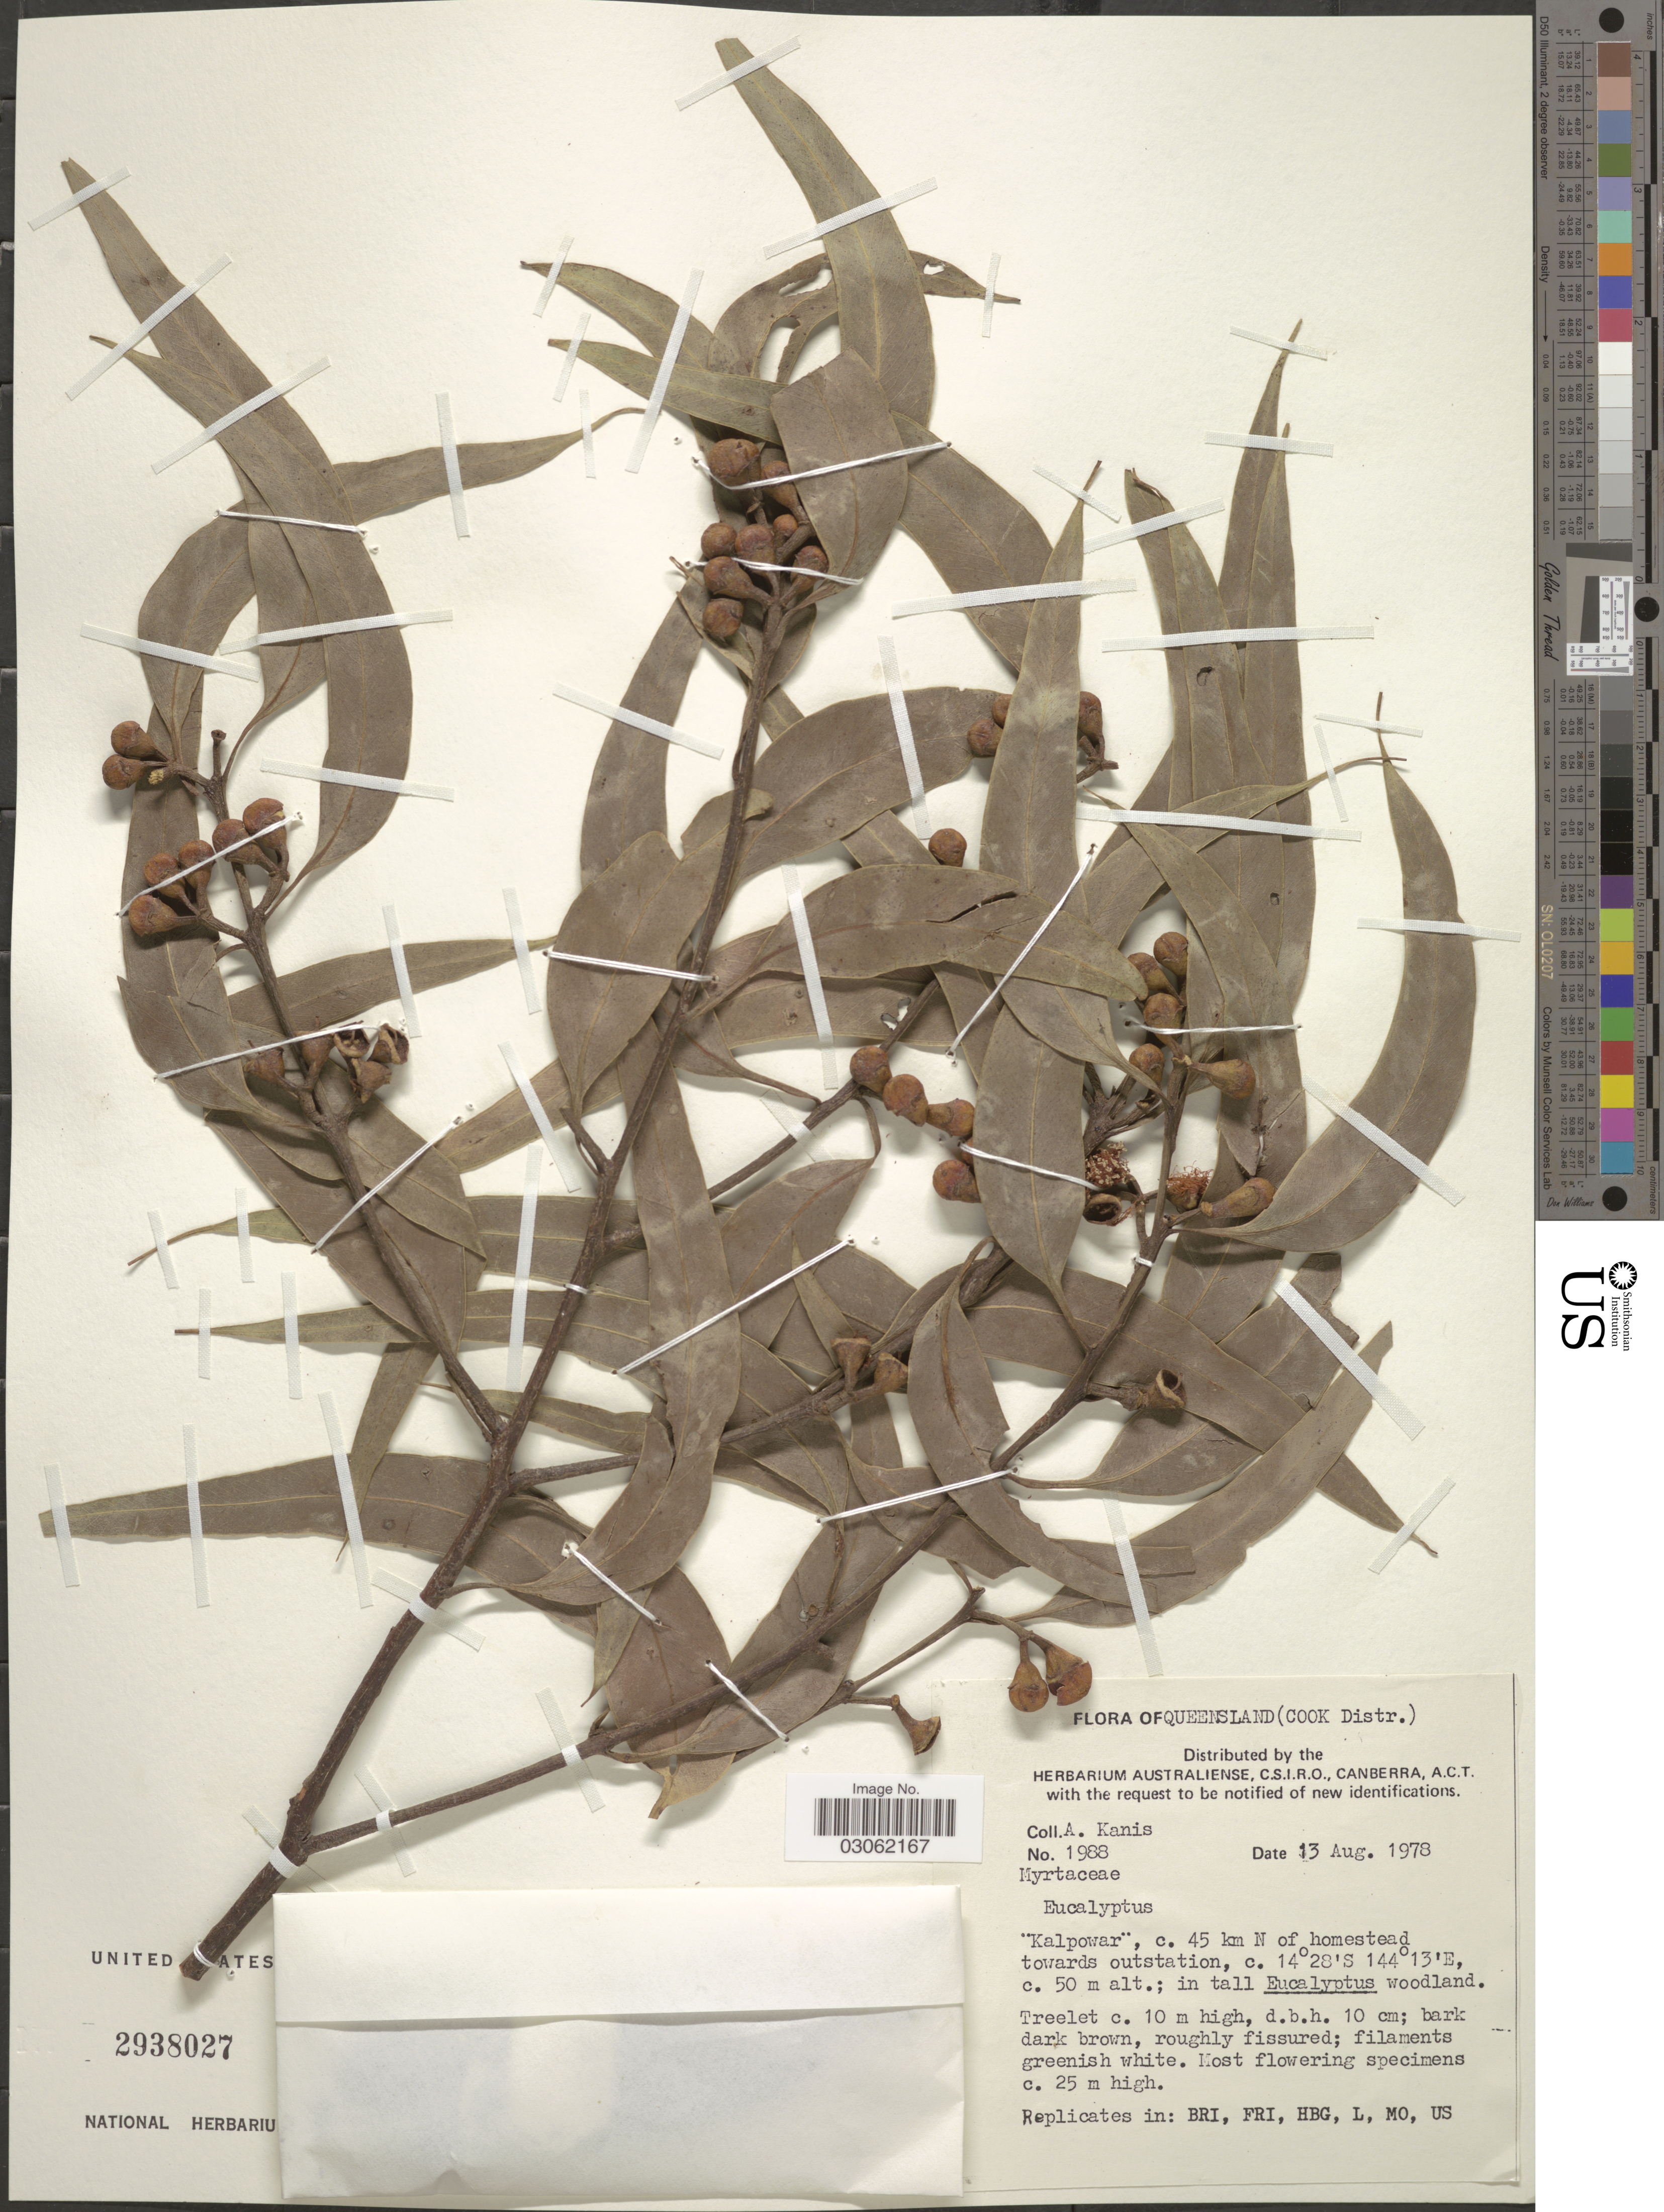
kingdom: Plantae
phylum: Tracheophyta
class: Magnoliopsida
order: Myrtales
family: Myrtaceae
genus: Eucalyptus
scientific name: Eucalyptus sp.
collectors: A. Kanis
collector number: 1988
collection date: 1978-08-13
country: Australia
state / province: Queensland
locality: Kalpowar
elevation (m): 50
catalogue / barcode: US 2938027